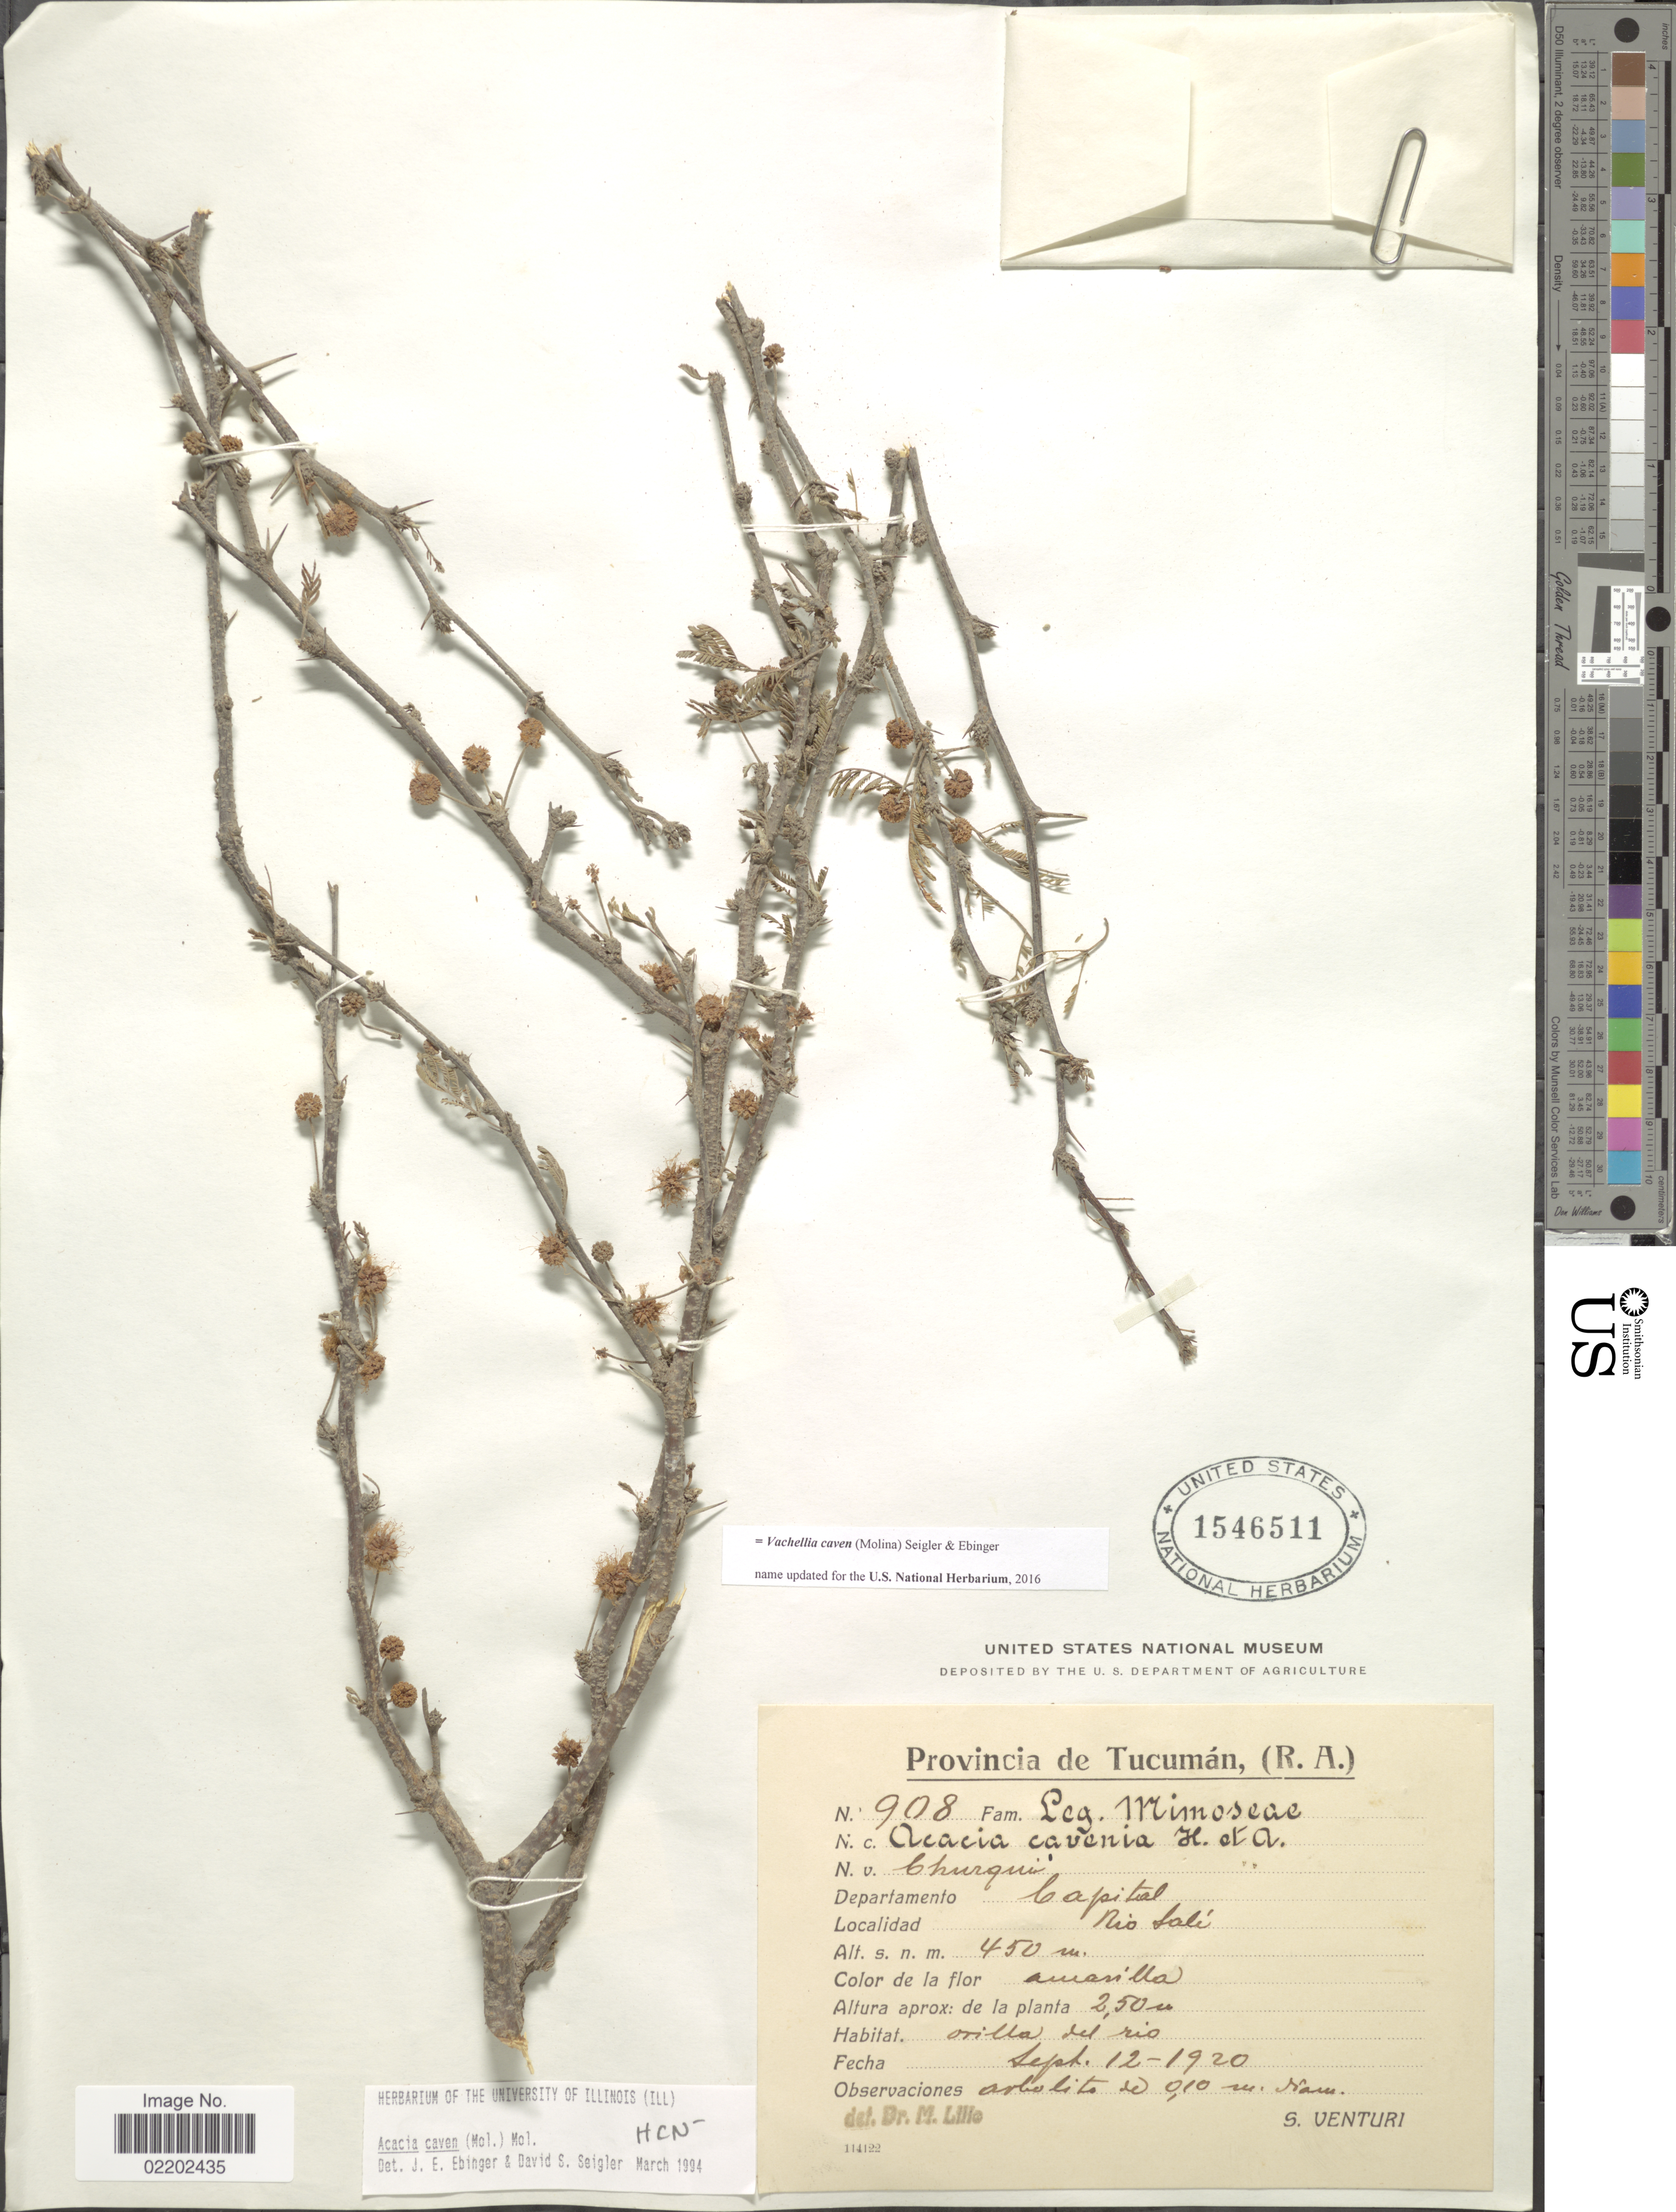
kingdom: Plantae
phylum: Tracheophyta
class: Magnoliopsida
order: Fabales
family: Fabaceae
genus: Vachellia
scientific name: Vachellia caven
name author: (Molina) Seigler & Ebinger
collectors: S. Venturi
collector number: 908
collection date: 1920-09-12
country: Argentina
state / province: Tucuman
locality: (R.A.) Departamento Capital, Rio Salí, orilla del rio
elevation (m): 450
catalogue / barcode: US 1546511